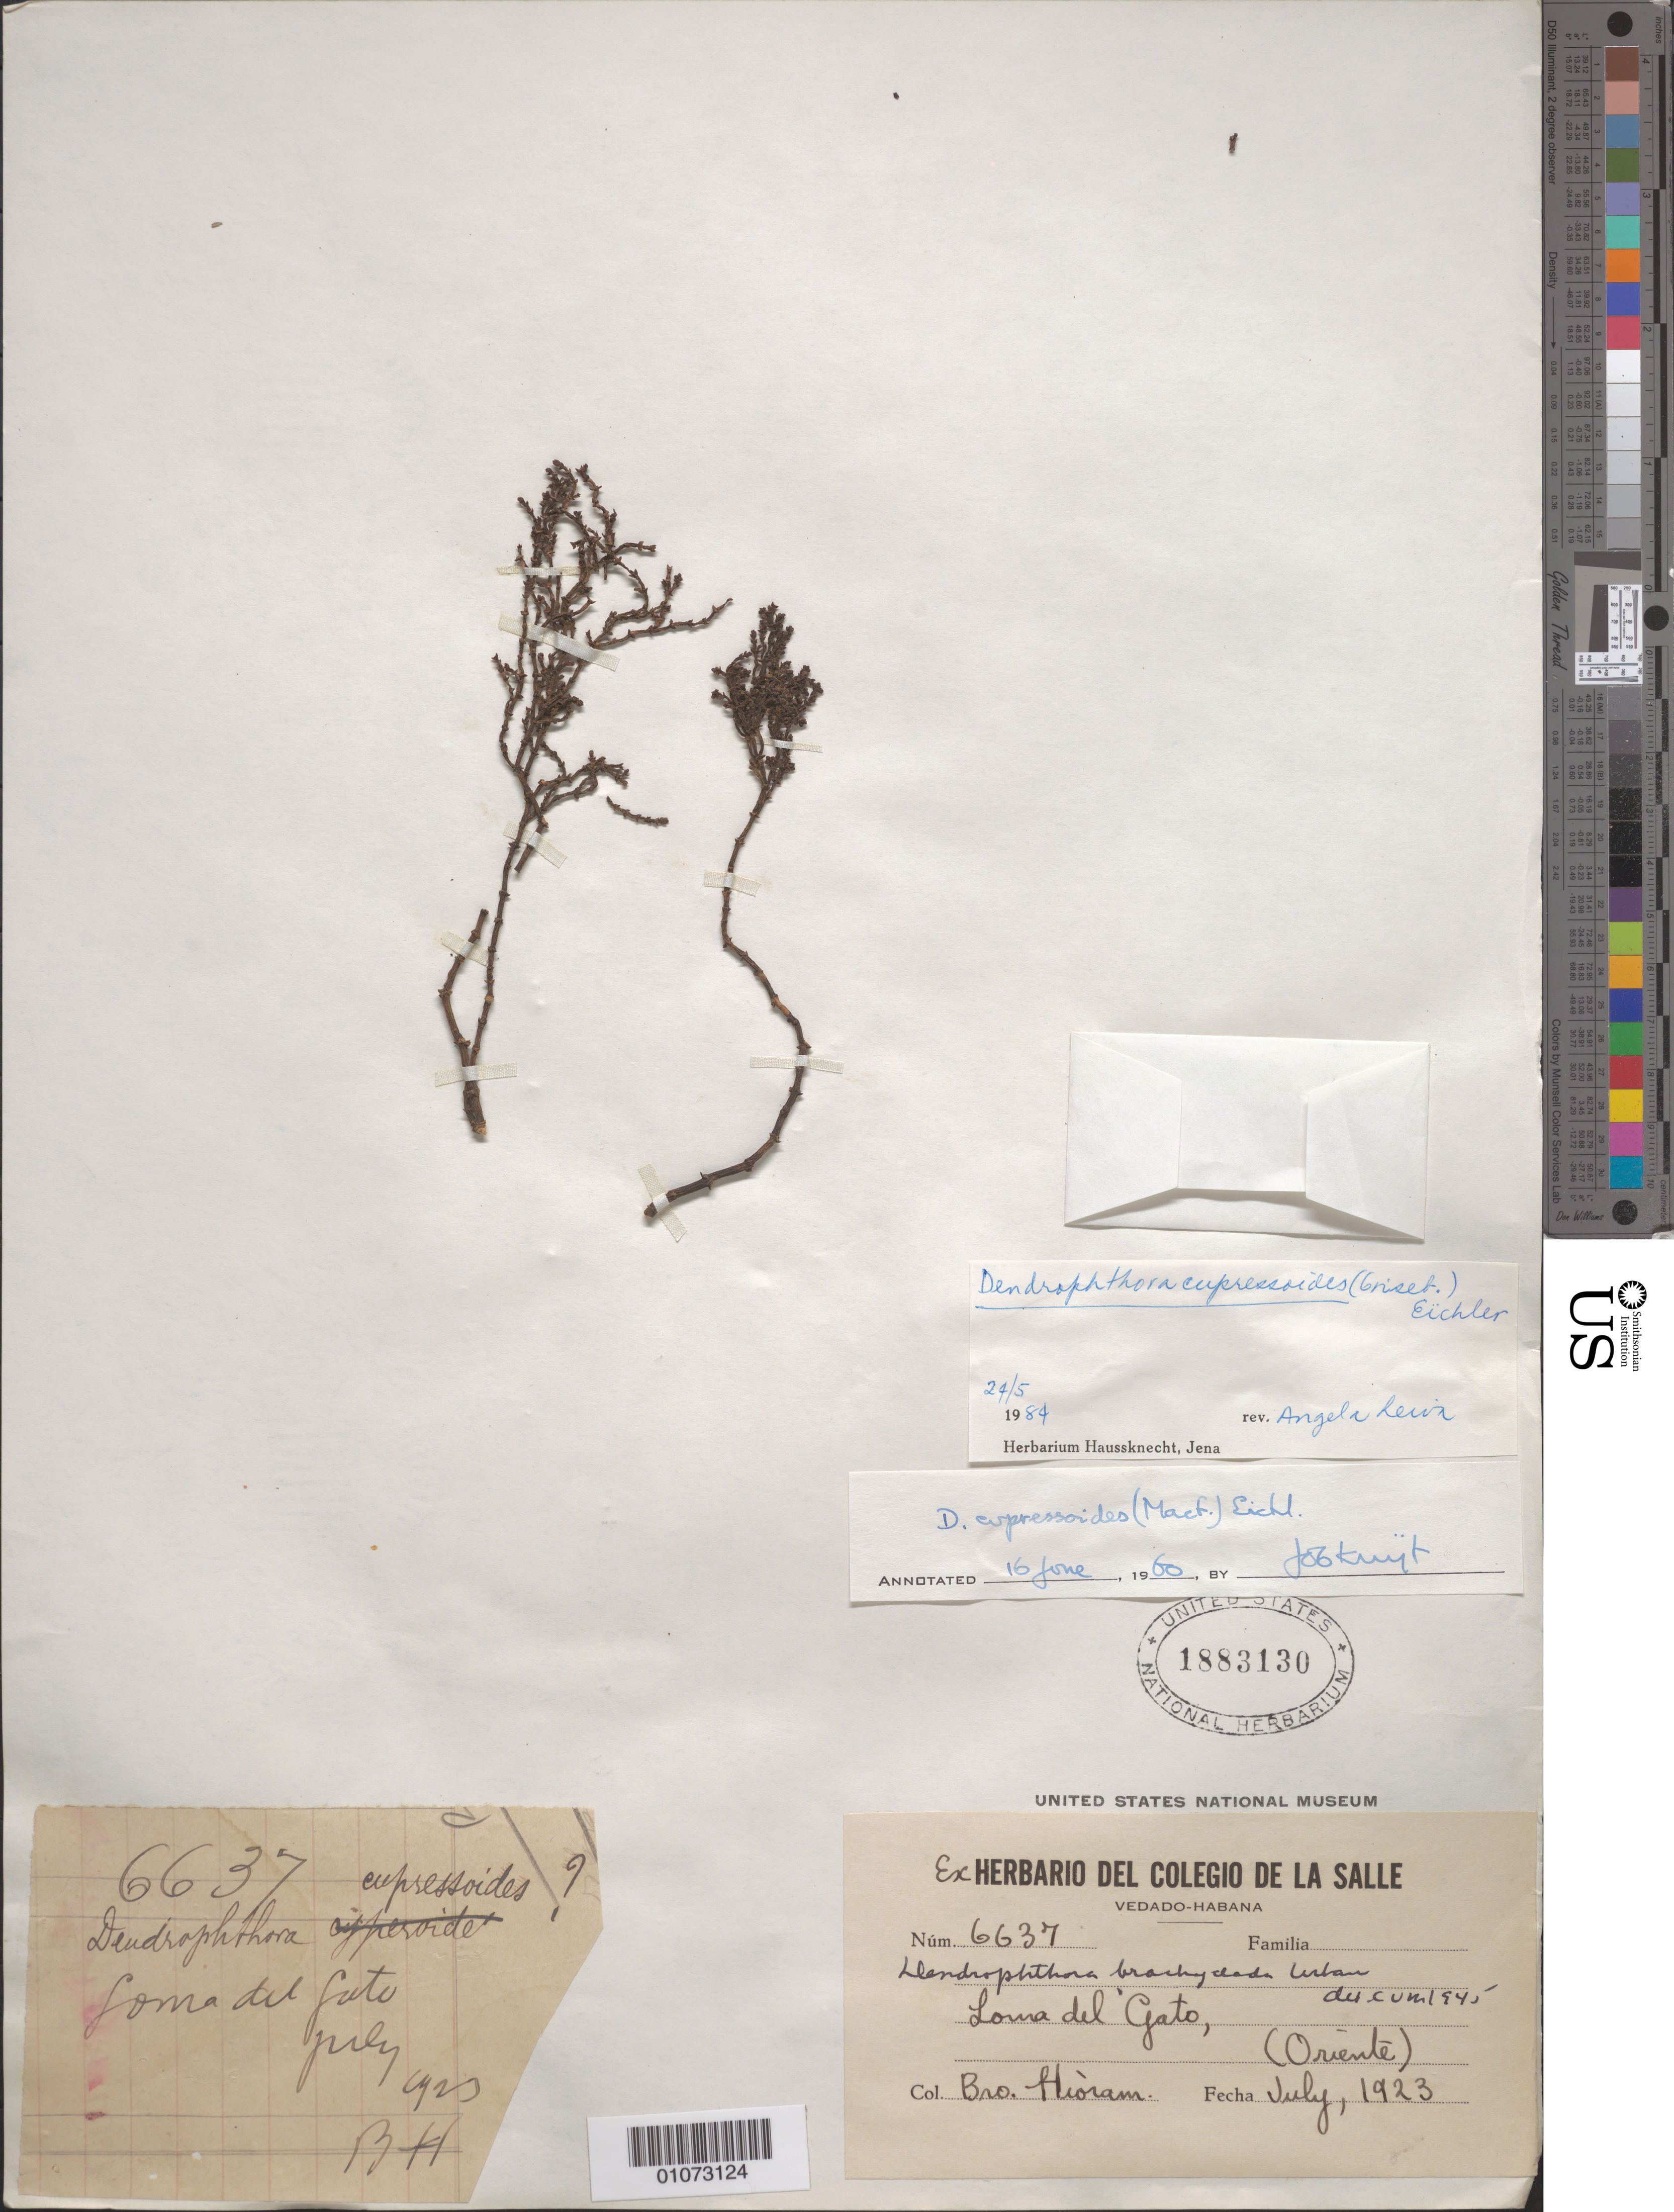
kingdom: Plantae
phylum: Tracheophyta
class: Magnoliopsida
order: Santalales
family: Viscaceae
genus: Dendrophthora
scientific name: Dendrophthora cupressoides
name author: (Macfad.) Eichler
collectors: Bro. Hioram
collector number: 6637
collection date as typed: Jul 1923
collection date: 1923-07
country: Cuba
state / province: Oriente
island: Cuba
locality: Loma del Gato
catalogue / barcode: US 1883130